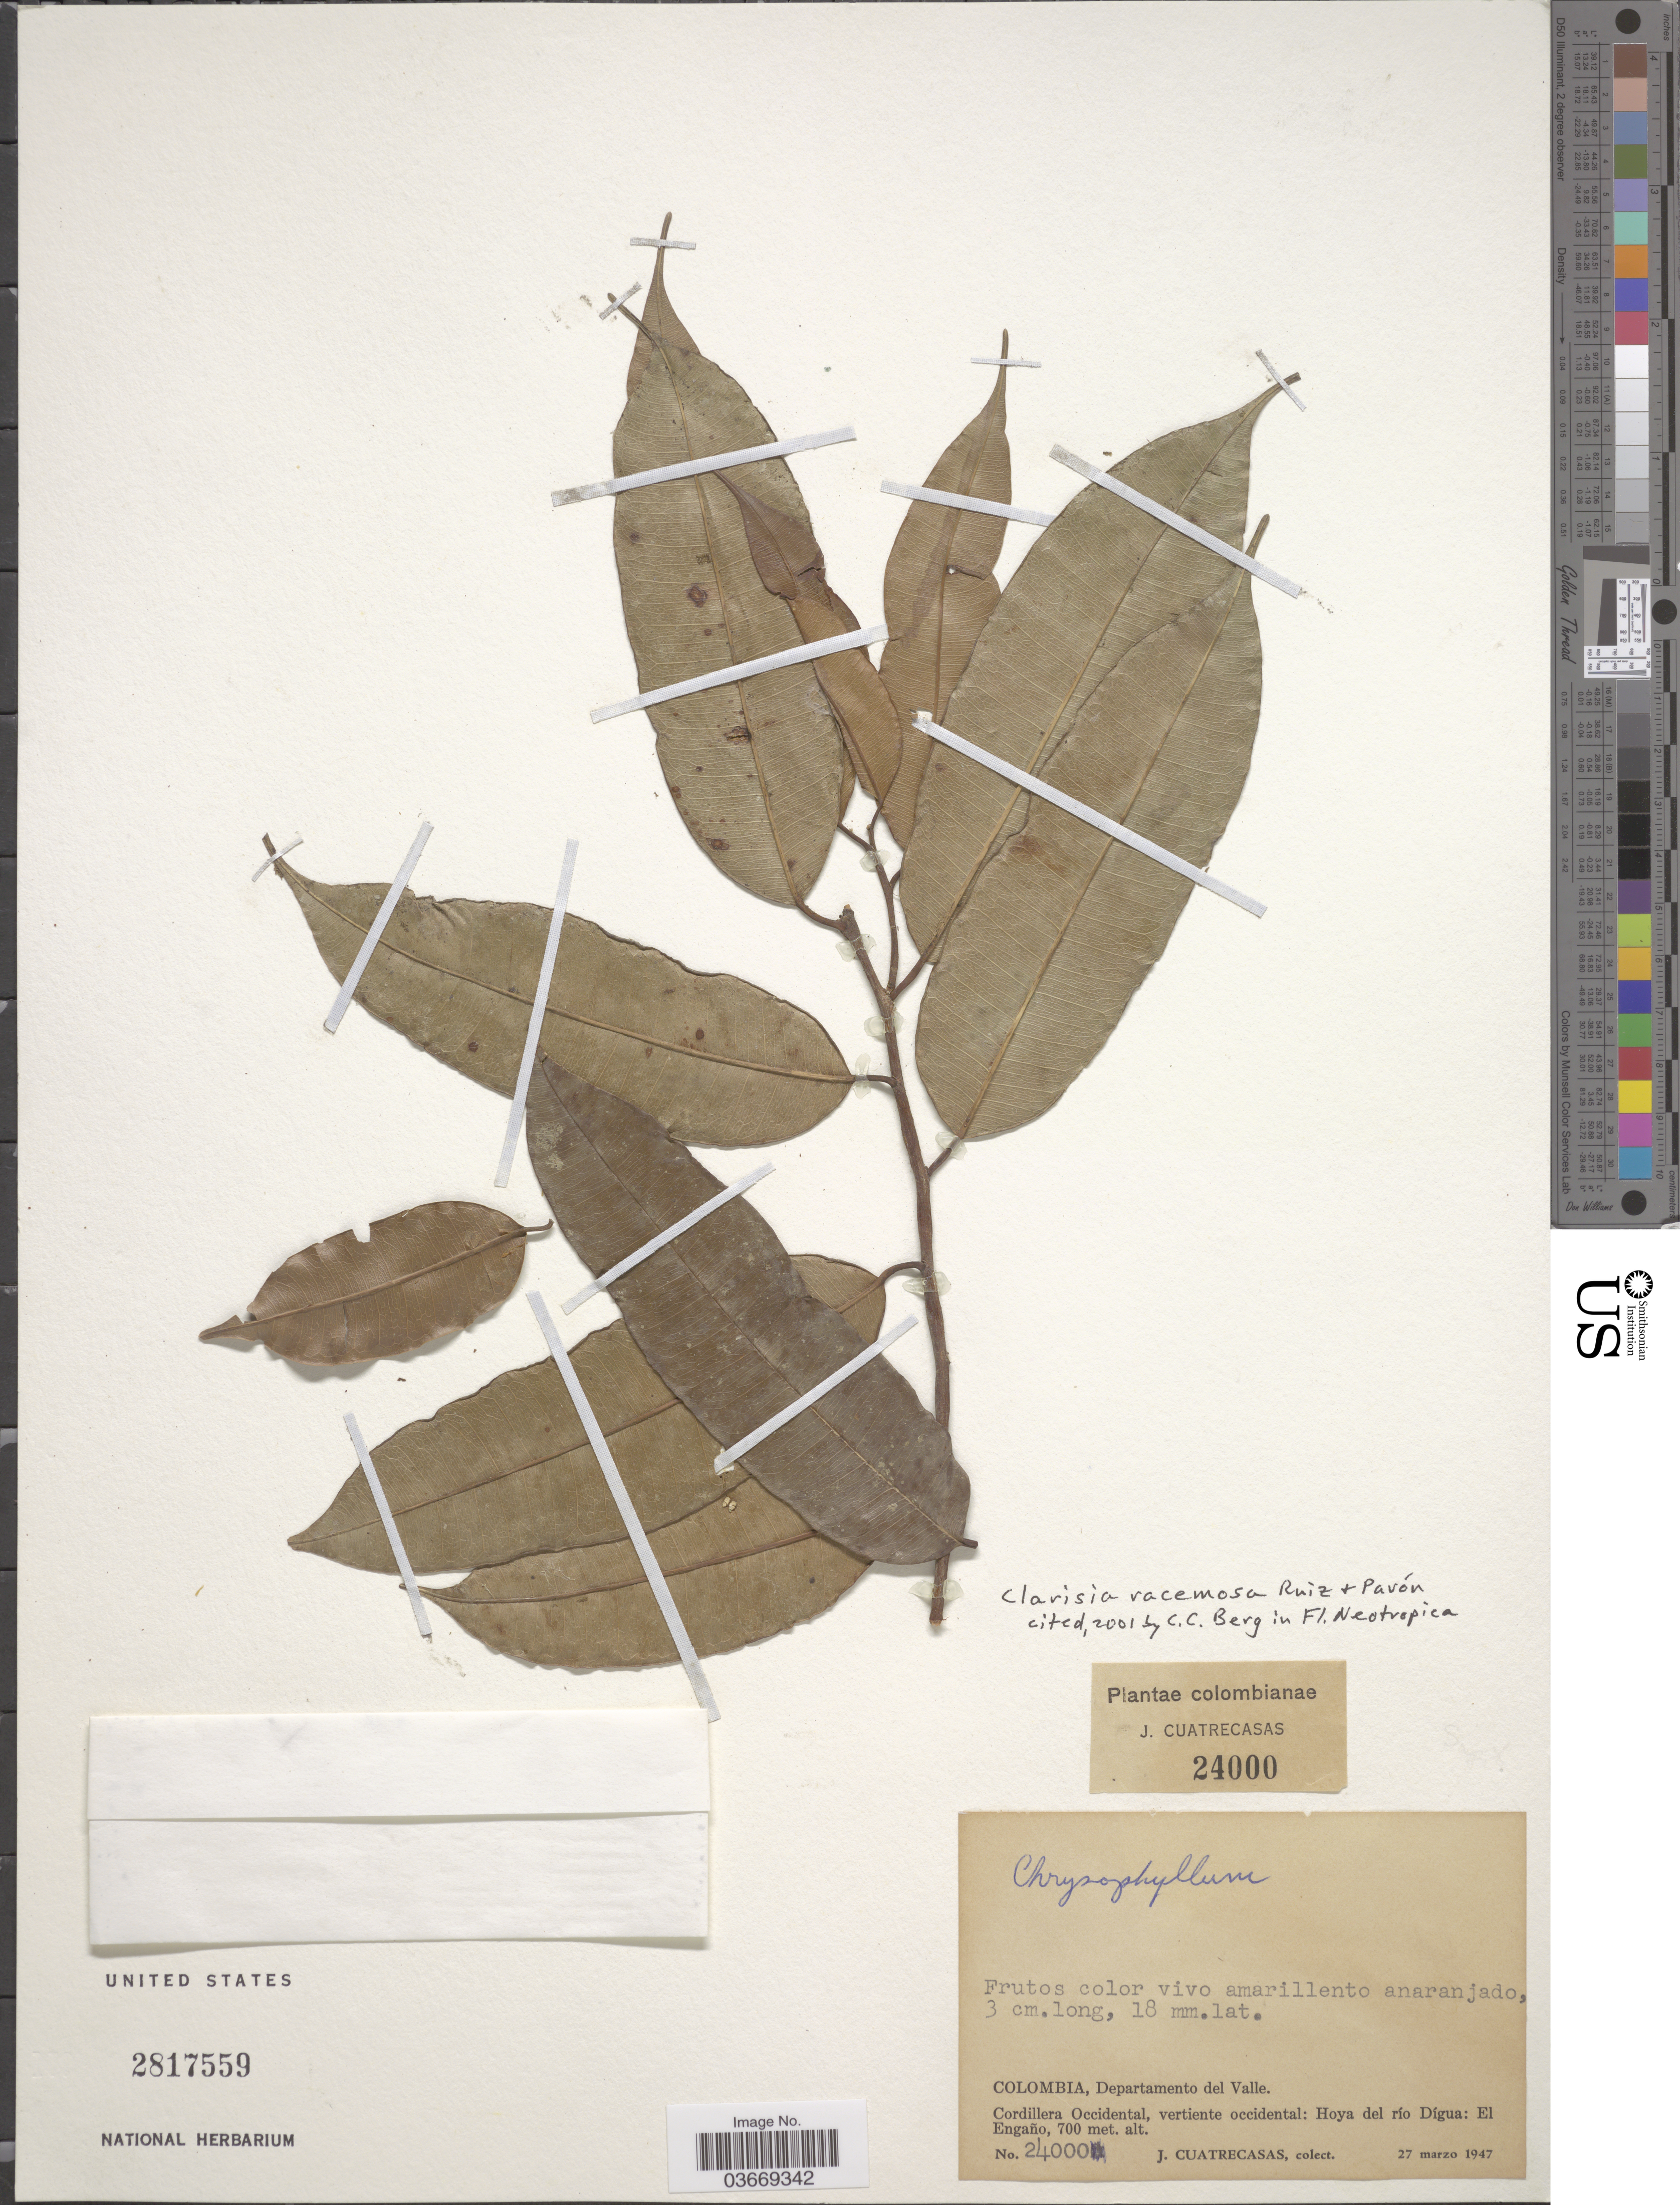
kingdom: Plantae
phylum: Tracheophyta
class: Magnoliopsida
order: Rosales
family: Moraceae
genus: Clarisia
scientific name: Clarisia racemosa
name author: Ruiz & Pav.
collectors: J. Cuatrecasas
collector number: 24000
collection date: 1947-03-27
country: Colombia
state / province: Valle del Cauca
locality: Departamento del Valle. Cordillera Occidental, vertiente occidental: Hoya del río Dígua: El Engaño.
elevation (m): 700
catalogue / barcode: US 2817559